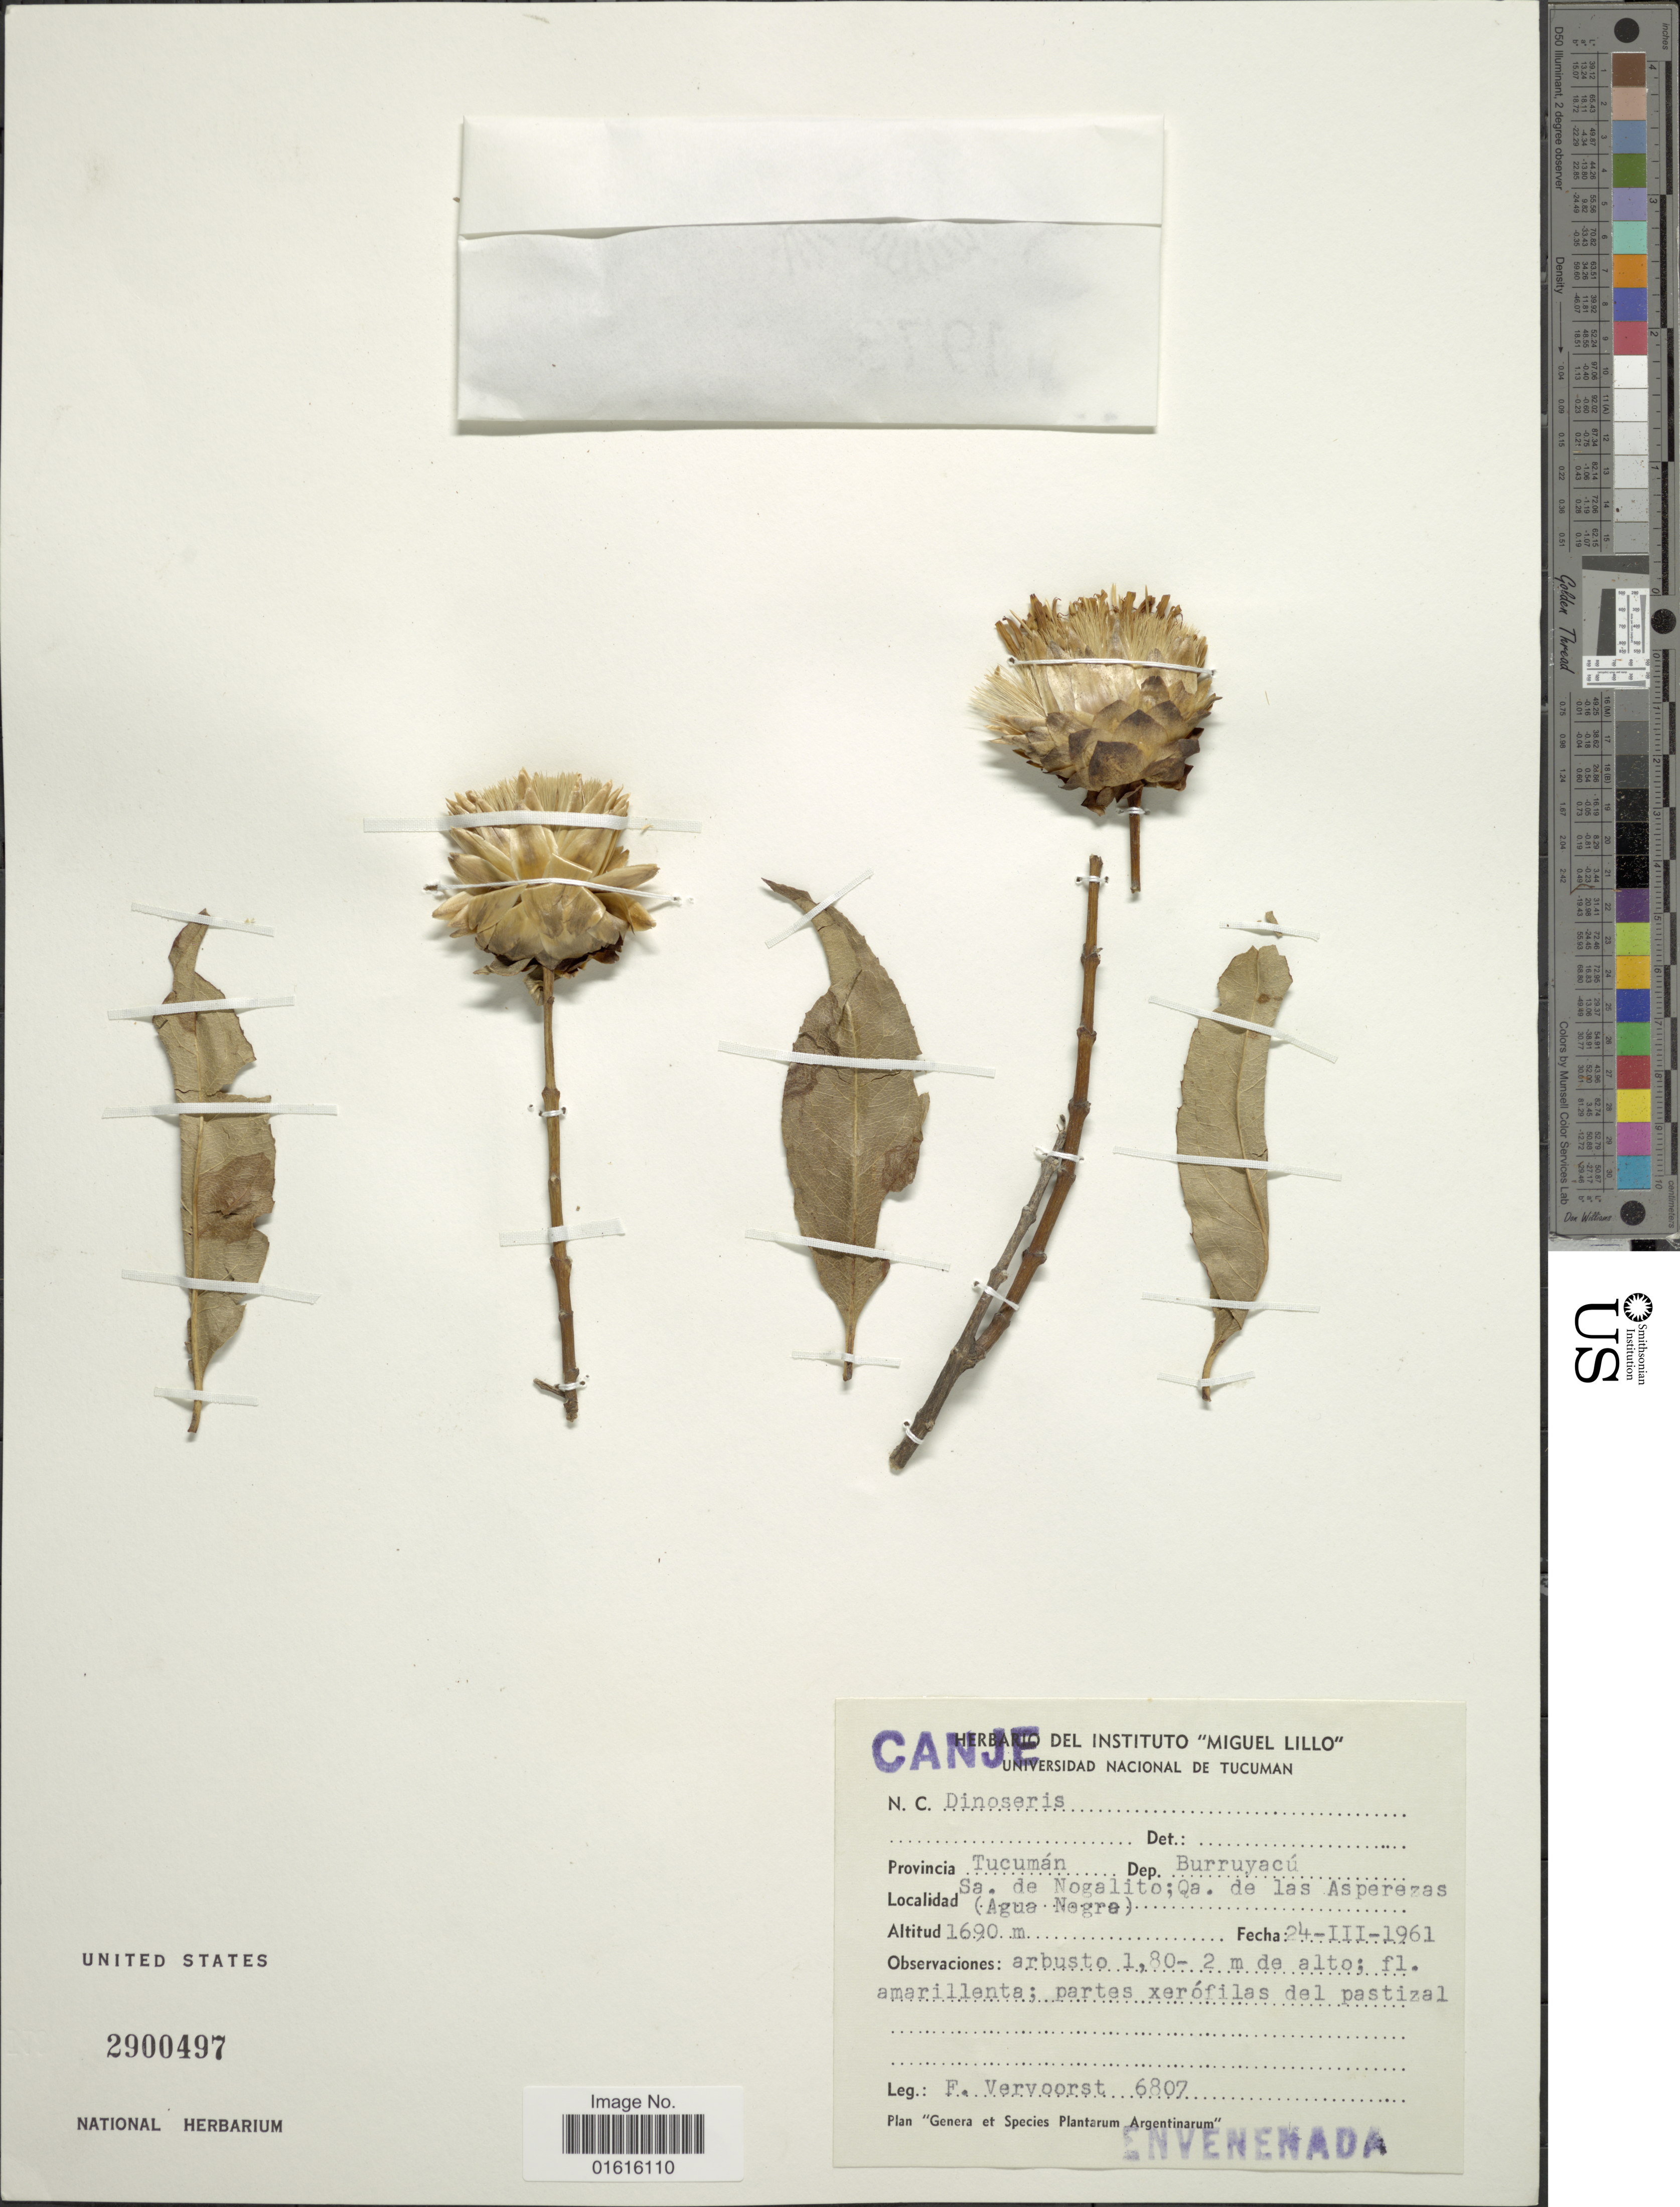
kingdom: Plantae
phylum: Tracheophyta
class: Magnoliopsida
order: Asterales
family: Asteraceae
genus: Dinoseris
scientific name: Dinoseris salicifolia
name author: Griseb.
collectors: F. Vervoorst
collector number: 6807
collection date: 1961-03-24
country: Argentina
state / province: Tucuman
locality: Dep. Burruyacu, Sa. de Nogalito; Qa. de las Asperezas (Agua Negre)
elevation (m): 1690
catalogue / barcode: US 2900497